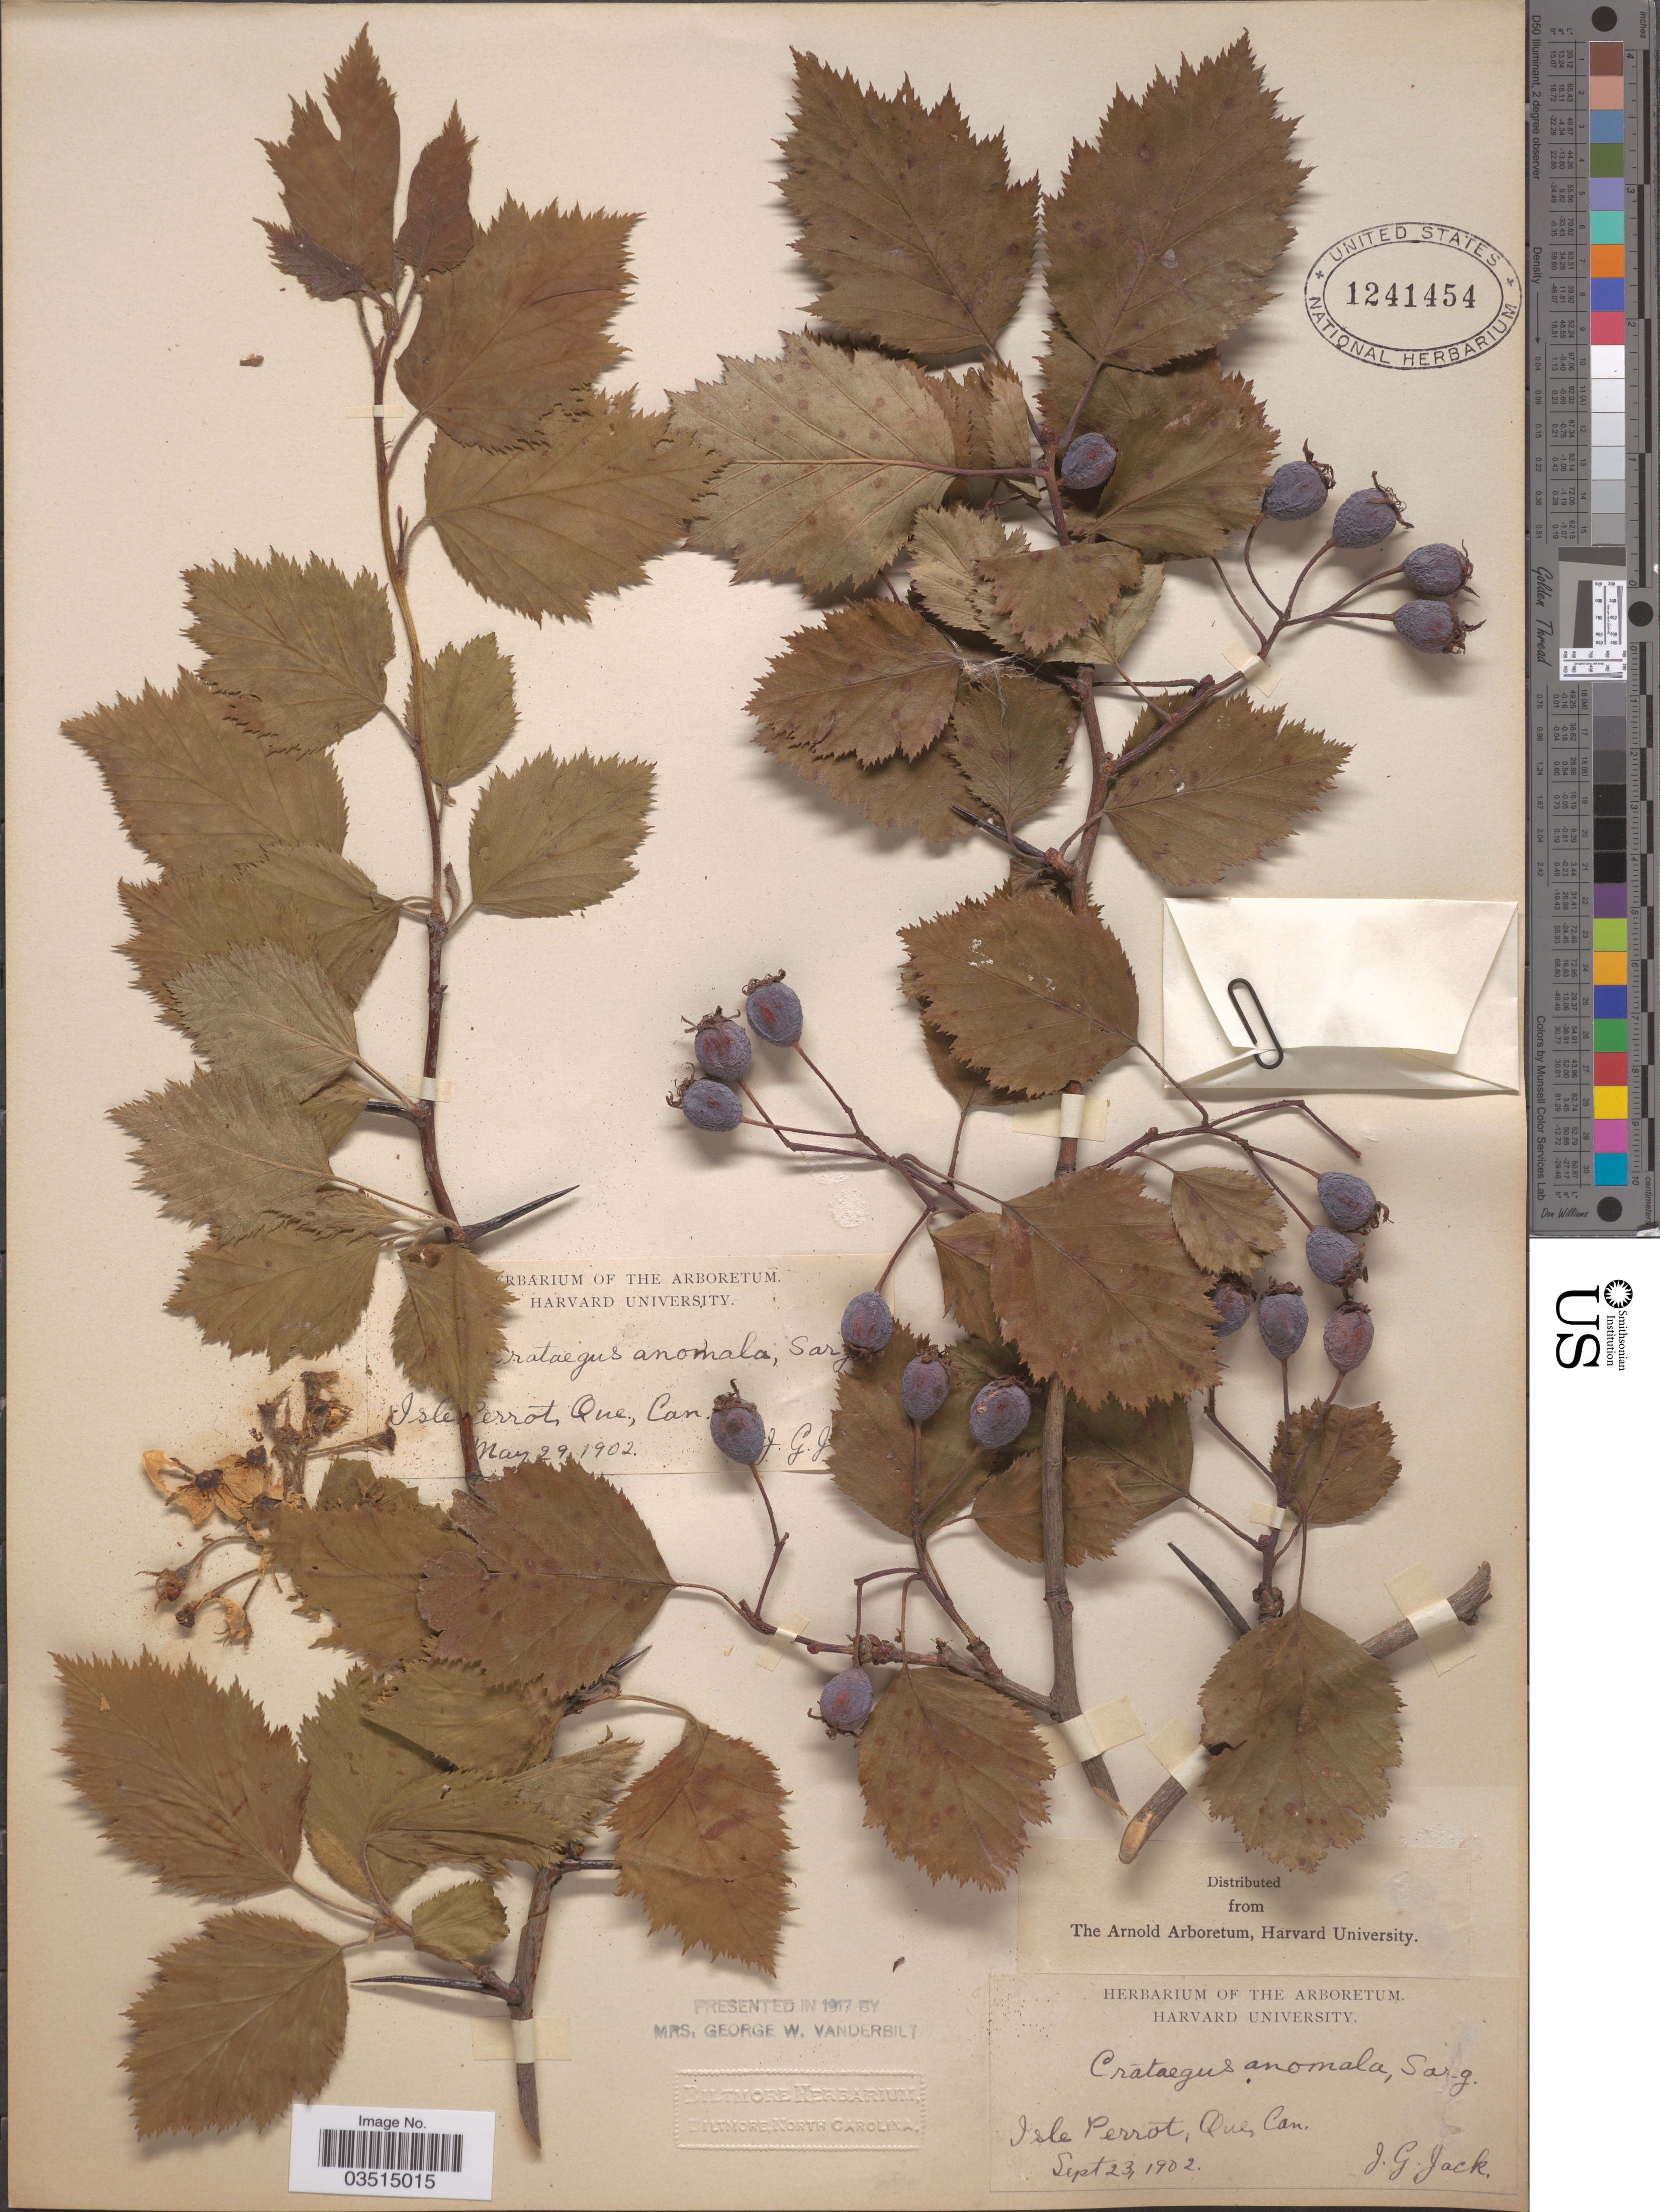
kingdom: Plantae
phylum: Tracheophyta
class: Magnoliopsida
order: Rosales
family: Rosaceae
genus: Crataegus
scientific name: Crataegus holmesiana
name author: Ashe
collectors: J. G. Jack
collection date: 1902-05-29/1902-09-23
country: Canada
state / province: Quebec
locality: Isle Perrot.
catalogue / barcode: US 1241454